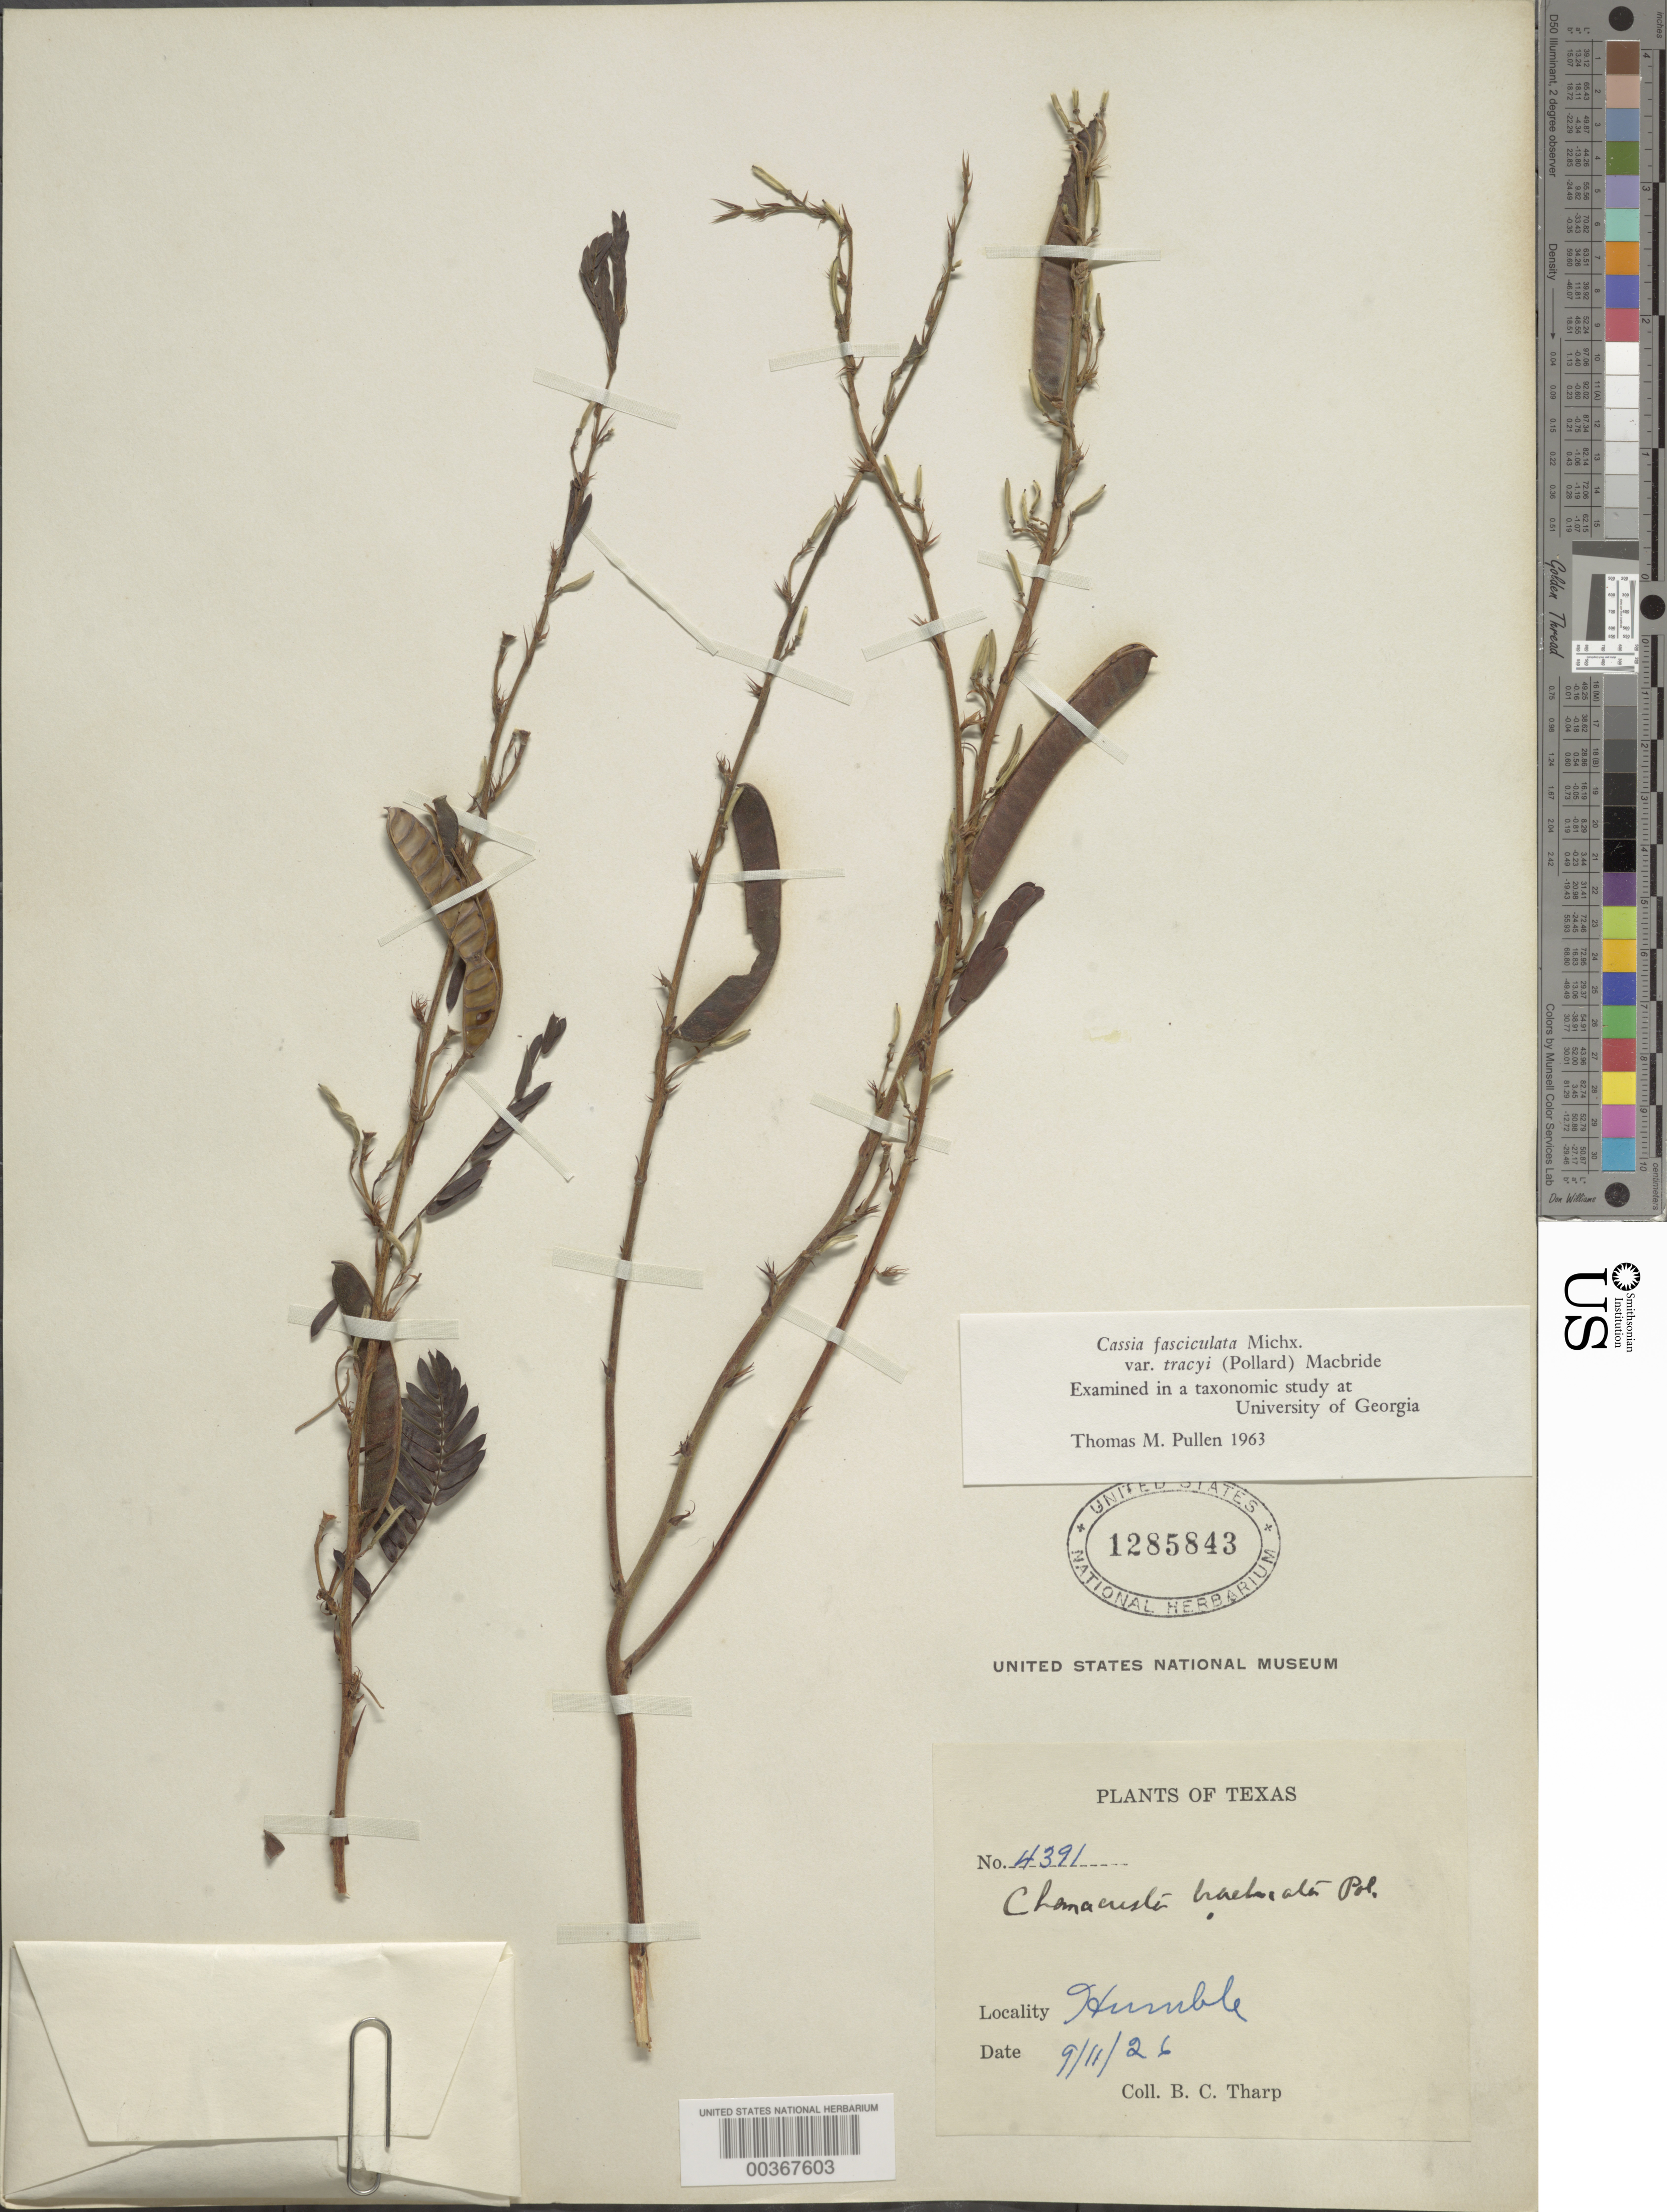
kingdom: Plantae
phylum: Tracheophyta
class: Magnoliopsida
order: Fabales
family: Fabaceae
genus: Chamaecrista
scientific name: Chamaecrista fasciculata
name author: (Michx.) Greene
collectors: B. C. Tharp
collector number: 4391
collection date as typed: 11 Sep 1926 or 09 Nov 1926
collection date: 1926-09-11 or 1926-11-09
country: United States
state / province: Texas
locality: Humble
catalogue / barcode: US 1285843